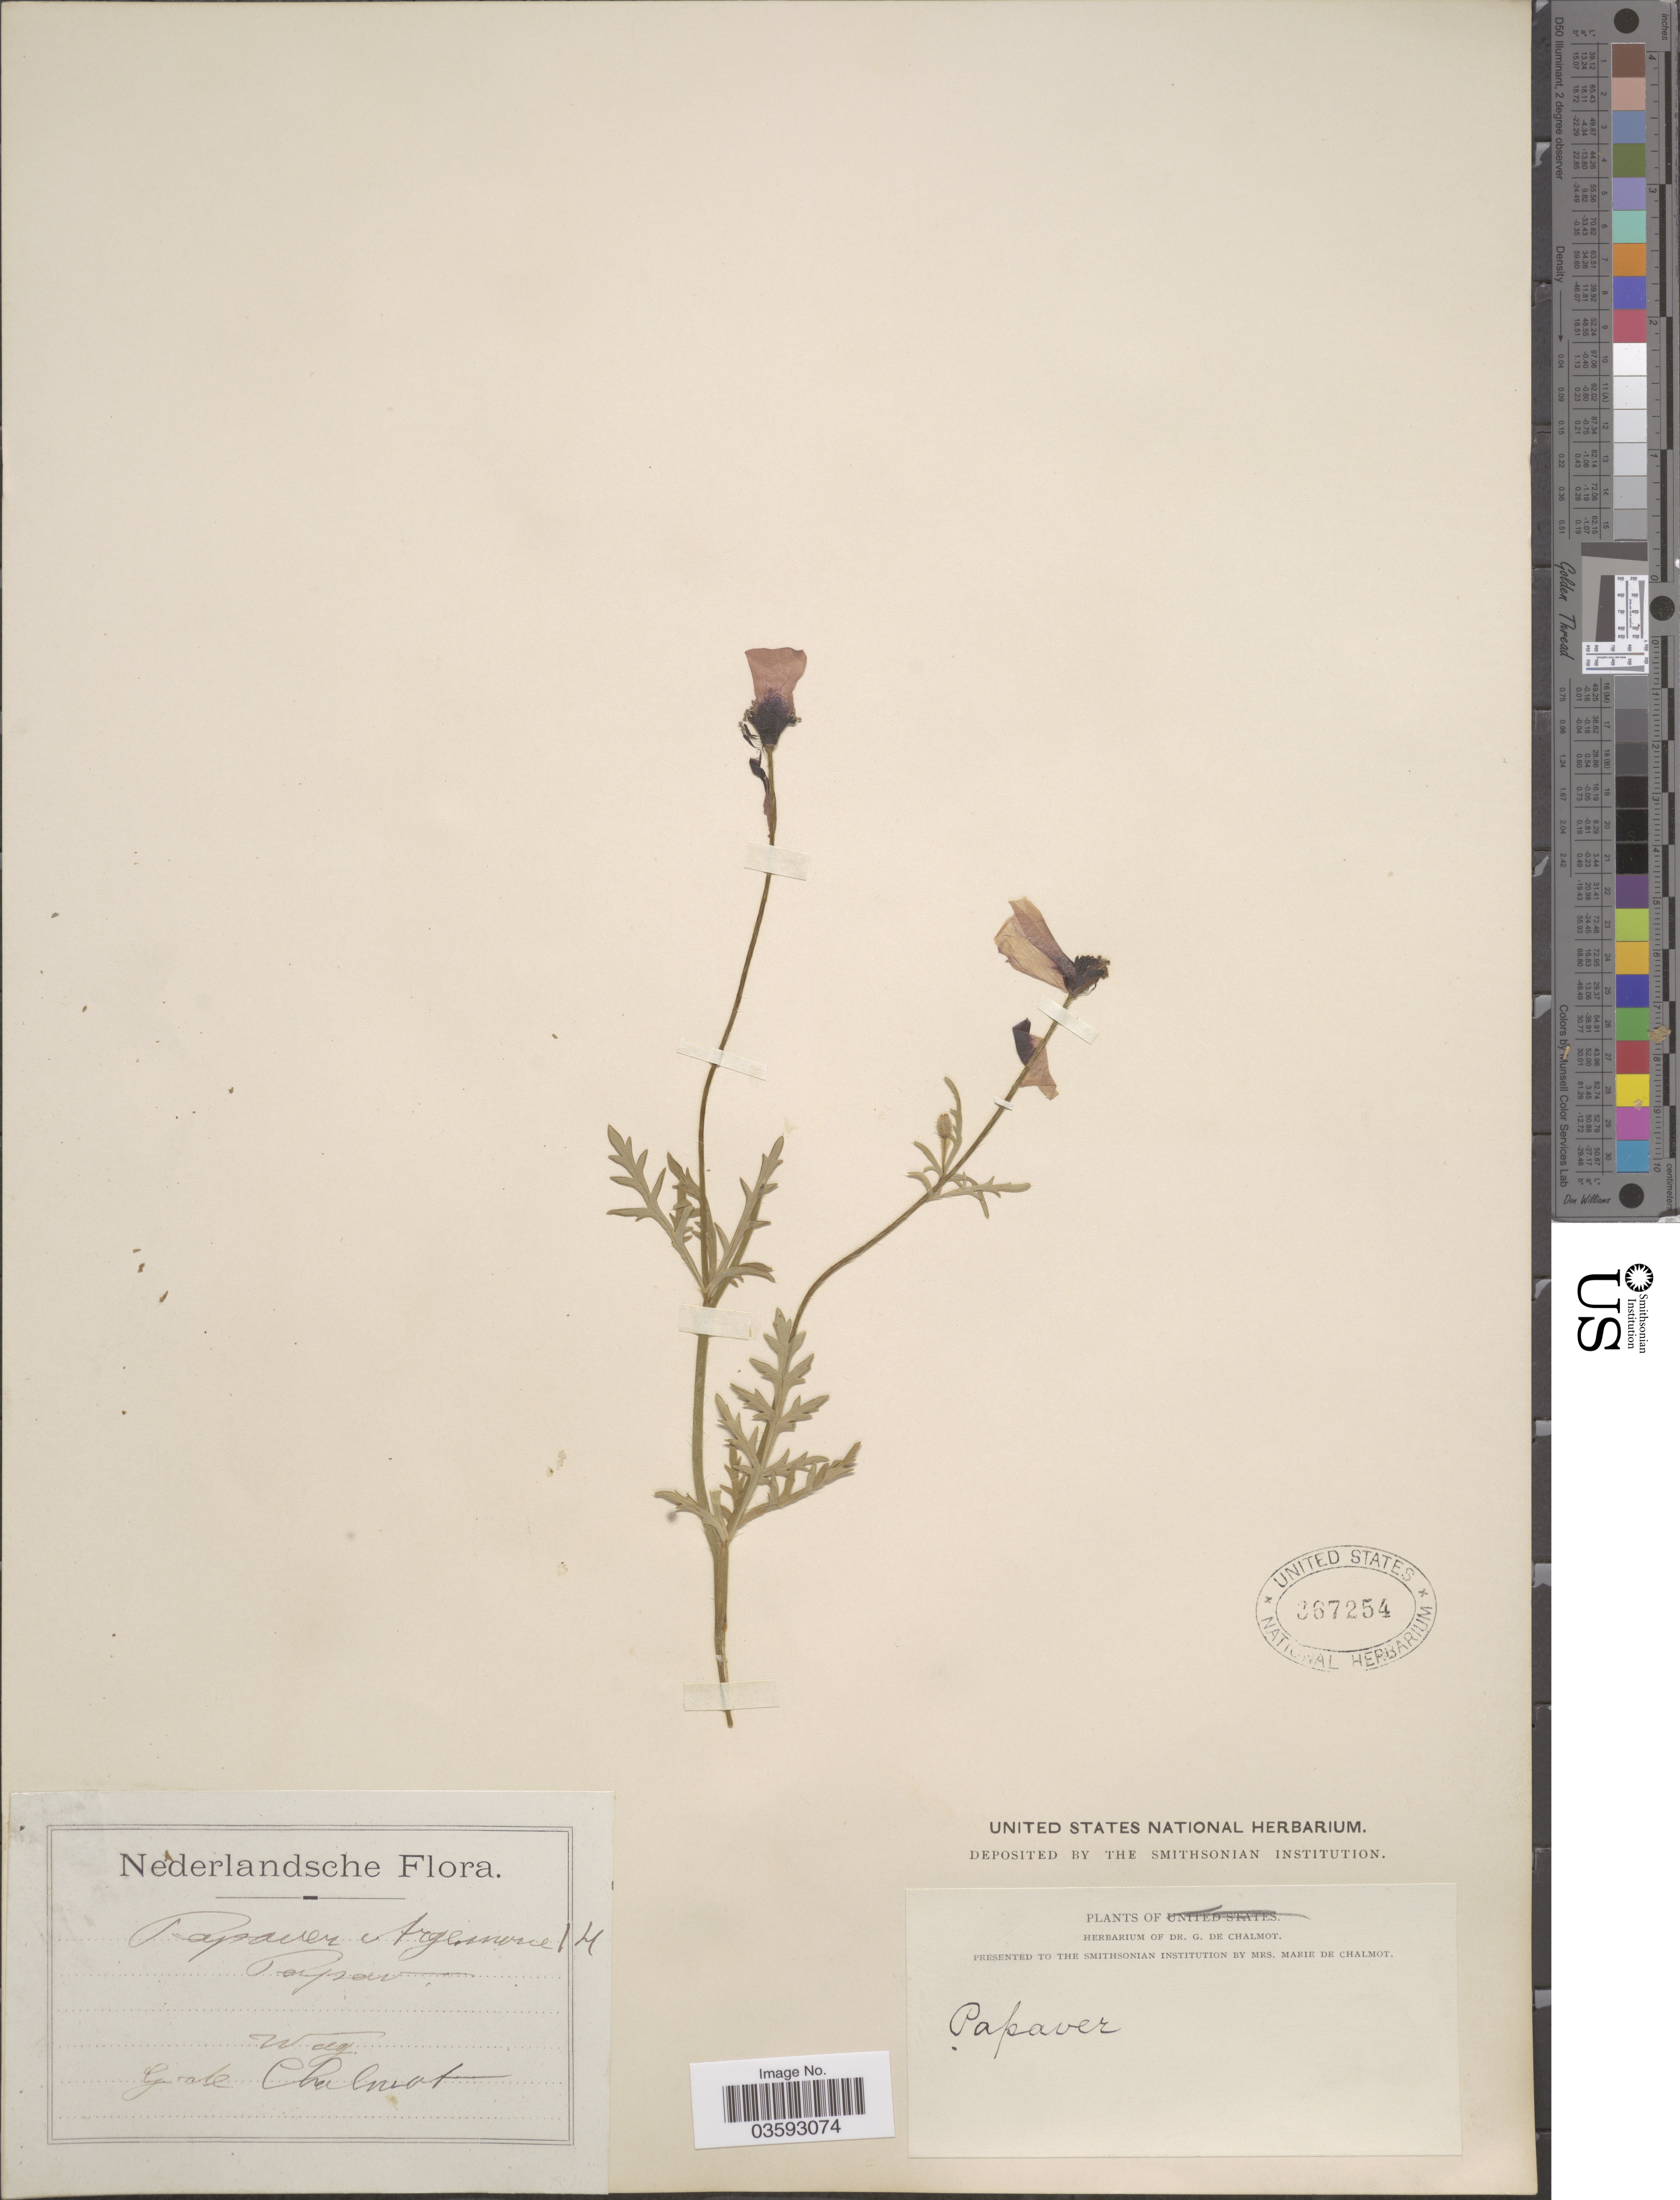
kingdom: Plantae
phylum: Tracheophyta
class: Magnoliopsida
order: Ranunculales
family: Papaveraceae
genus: Papaver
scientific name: Papaver argemone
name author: L.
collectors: G. de Chalmot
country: Netherlands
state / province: Gelderland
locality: Wag.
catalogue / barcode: US 367254